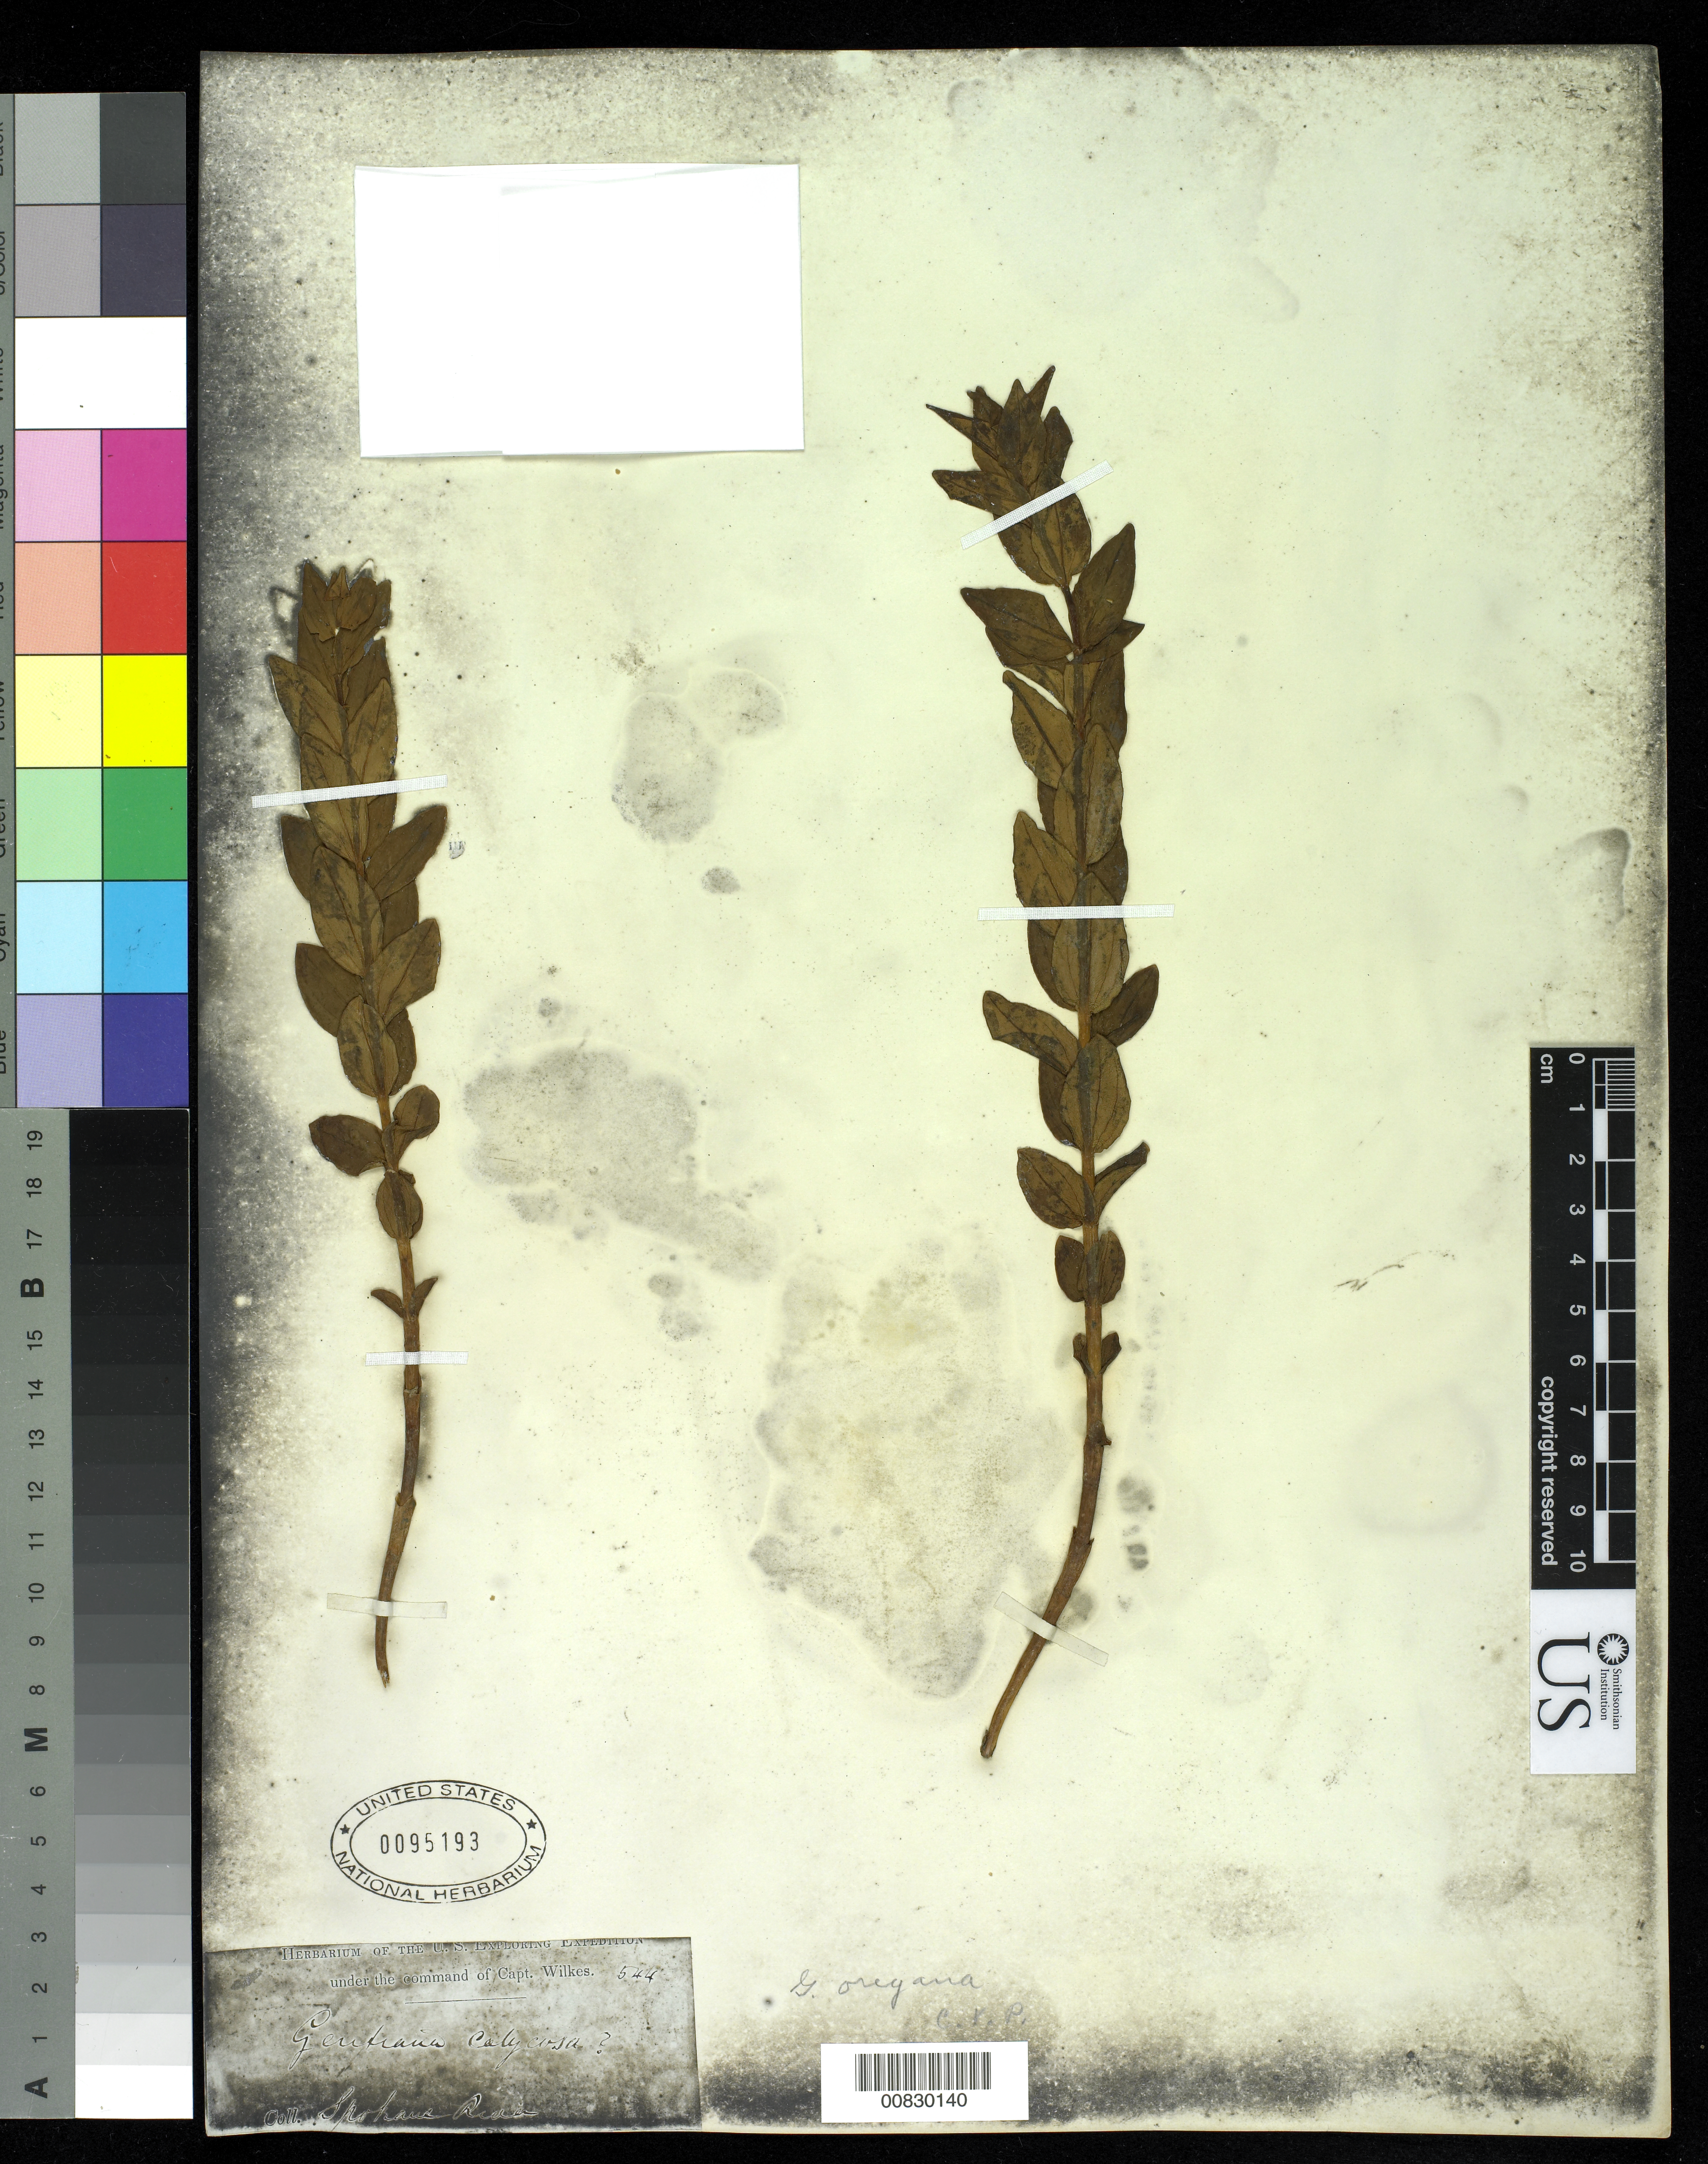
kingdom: Plantae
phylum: Tracheophyta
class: Magnoliopsida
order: Gentianales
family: Gentianaceae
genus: Gentiana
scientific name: Gentiana calycosa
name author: Griseb.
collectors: Wilkes Explor. Exped.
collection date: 1838/1842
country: United States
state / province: Washington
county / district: Spokane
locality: Spokane River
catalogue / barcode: US 95193